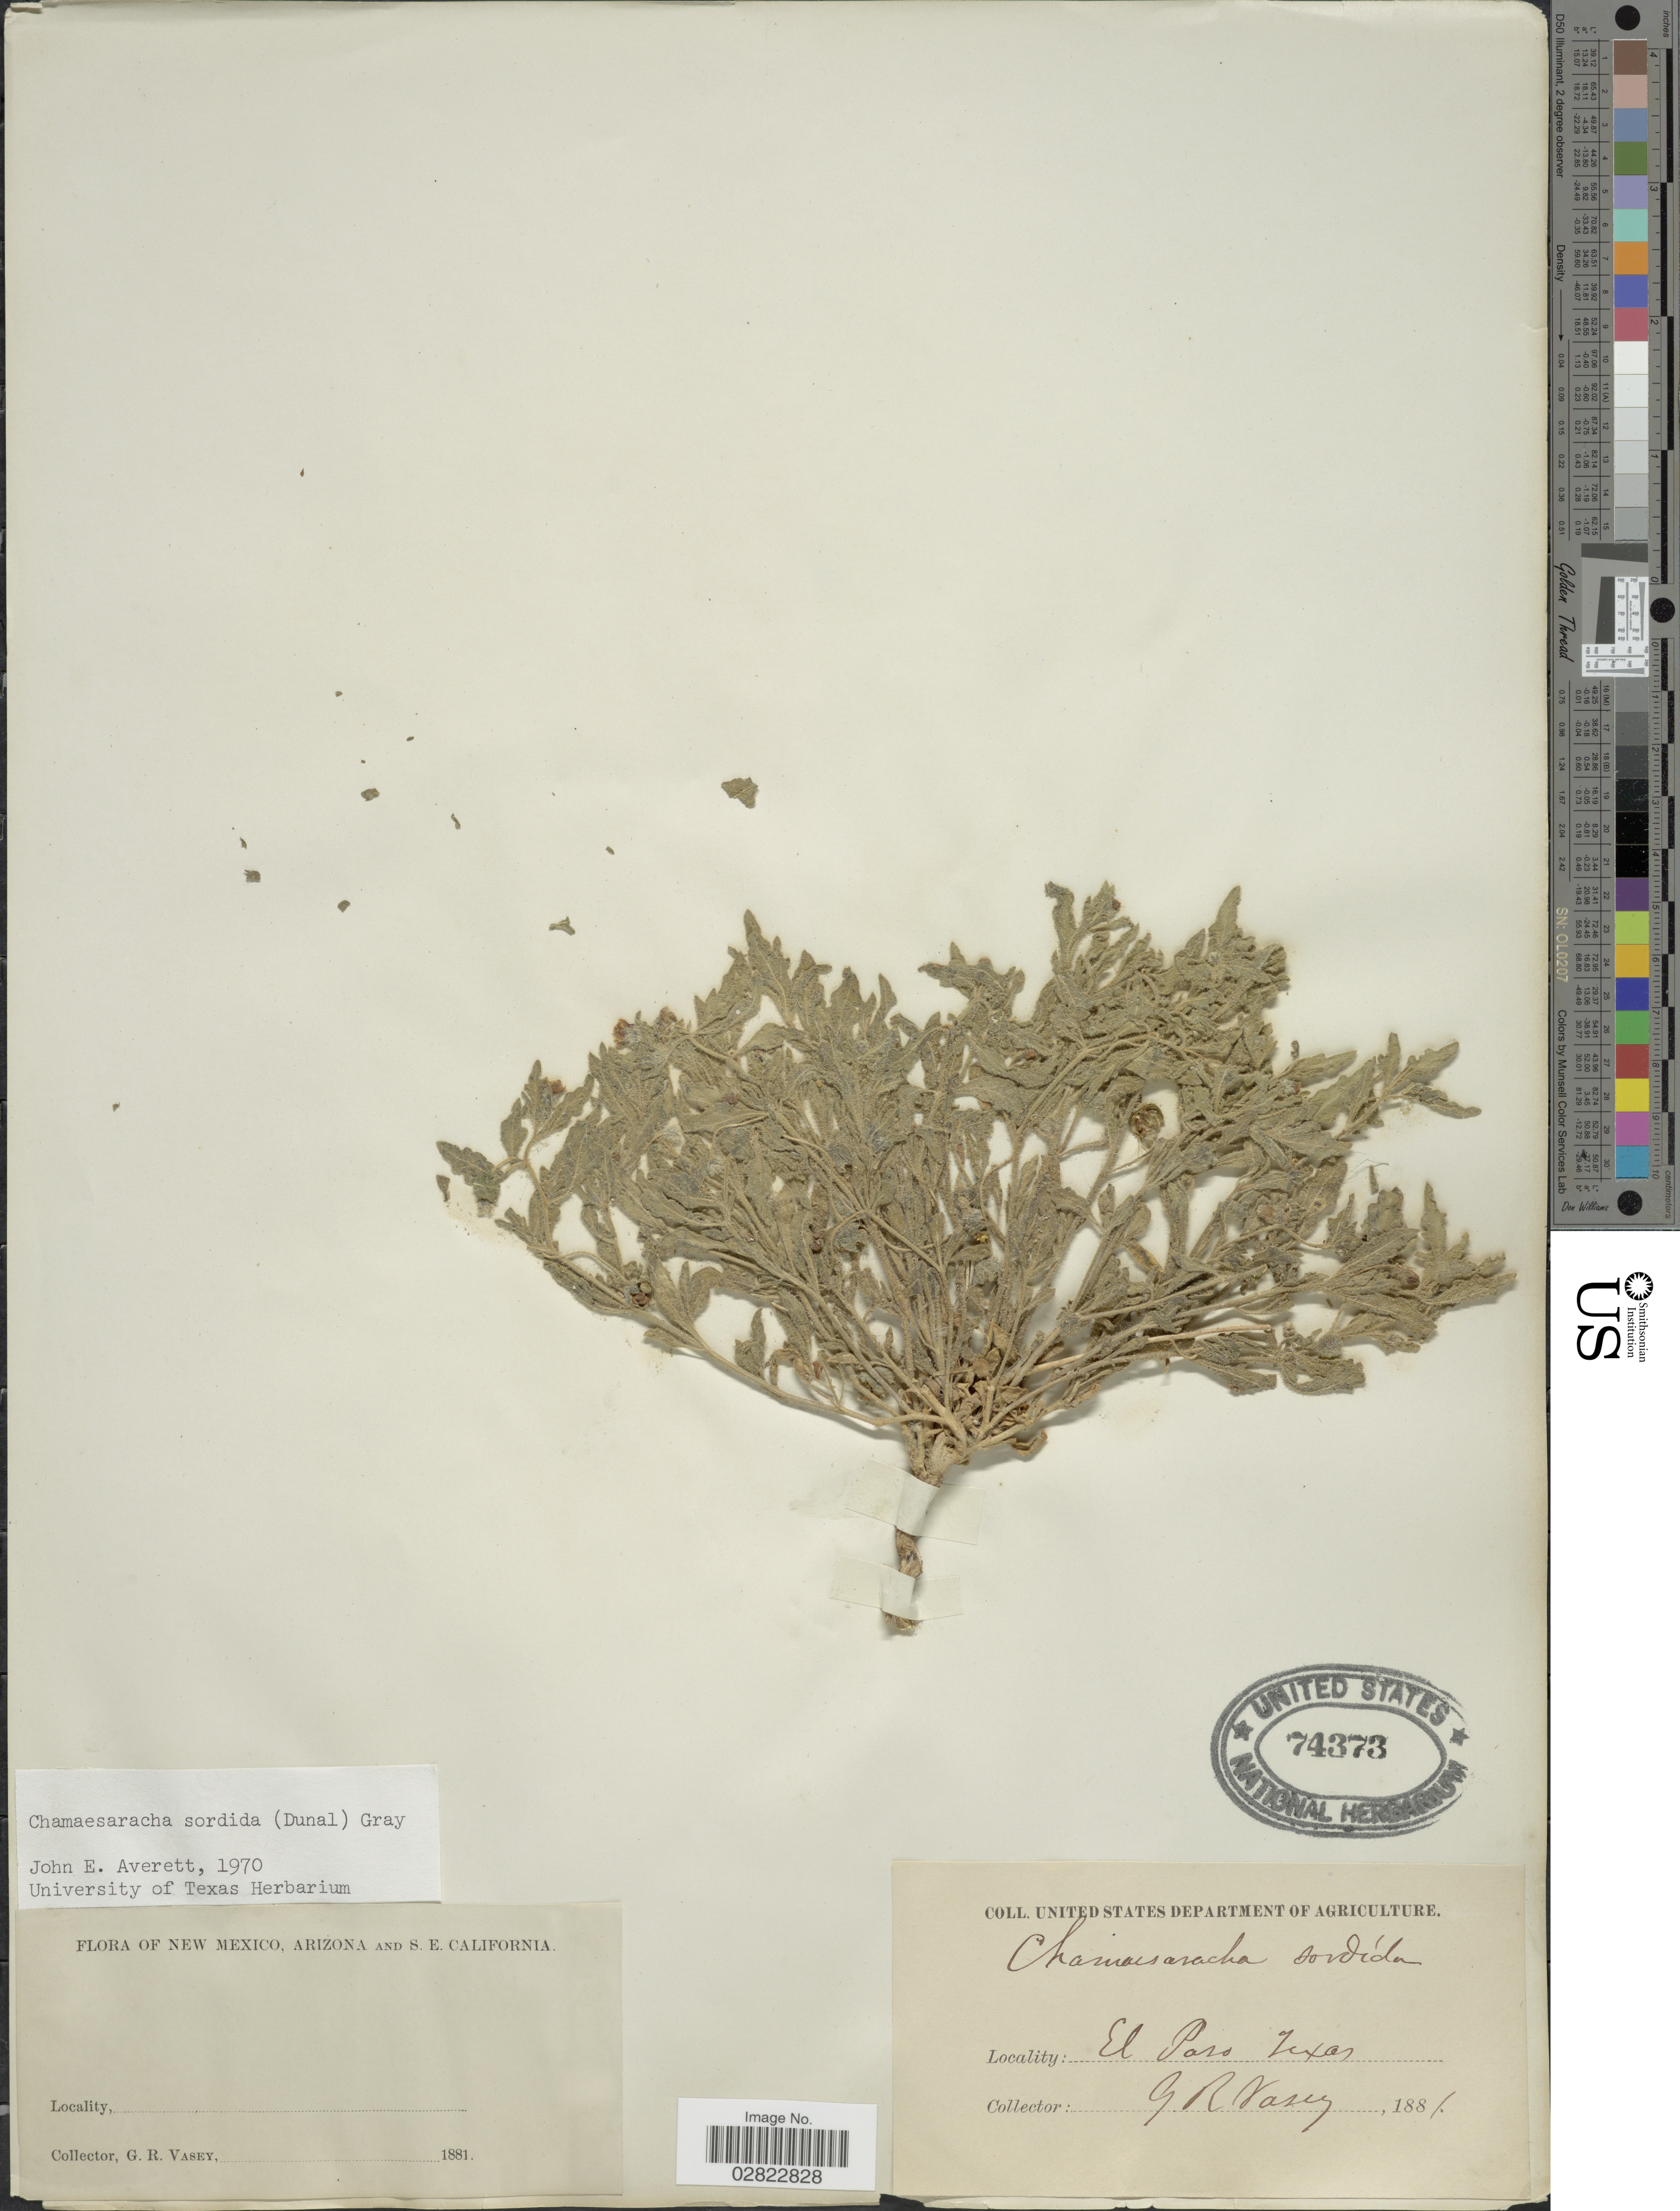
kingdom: Plantae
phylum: Tracheophyta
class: Magnoliopsida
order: Solanales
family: Solanaceae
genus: Chamaesaracha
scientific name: Chamaesaracha sordida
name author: (Dunal) S.F. Gray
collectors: G. R. Vasey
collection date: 1881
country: United States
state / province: Texas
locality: El Paso.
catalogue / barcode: US 74373